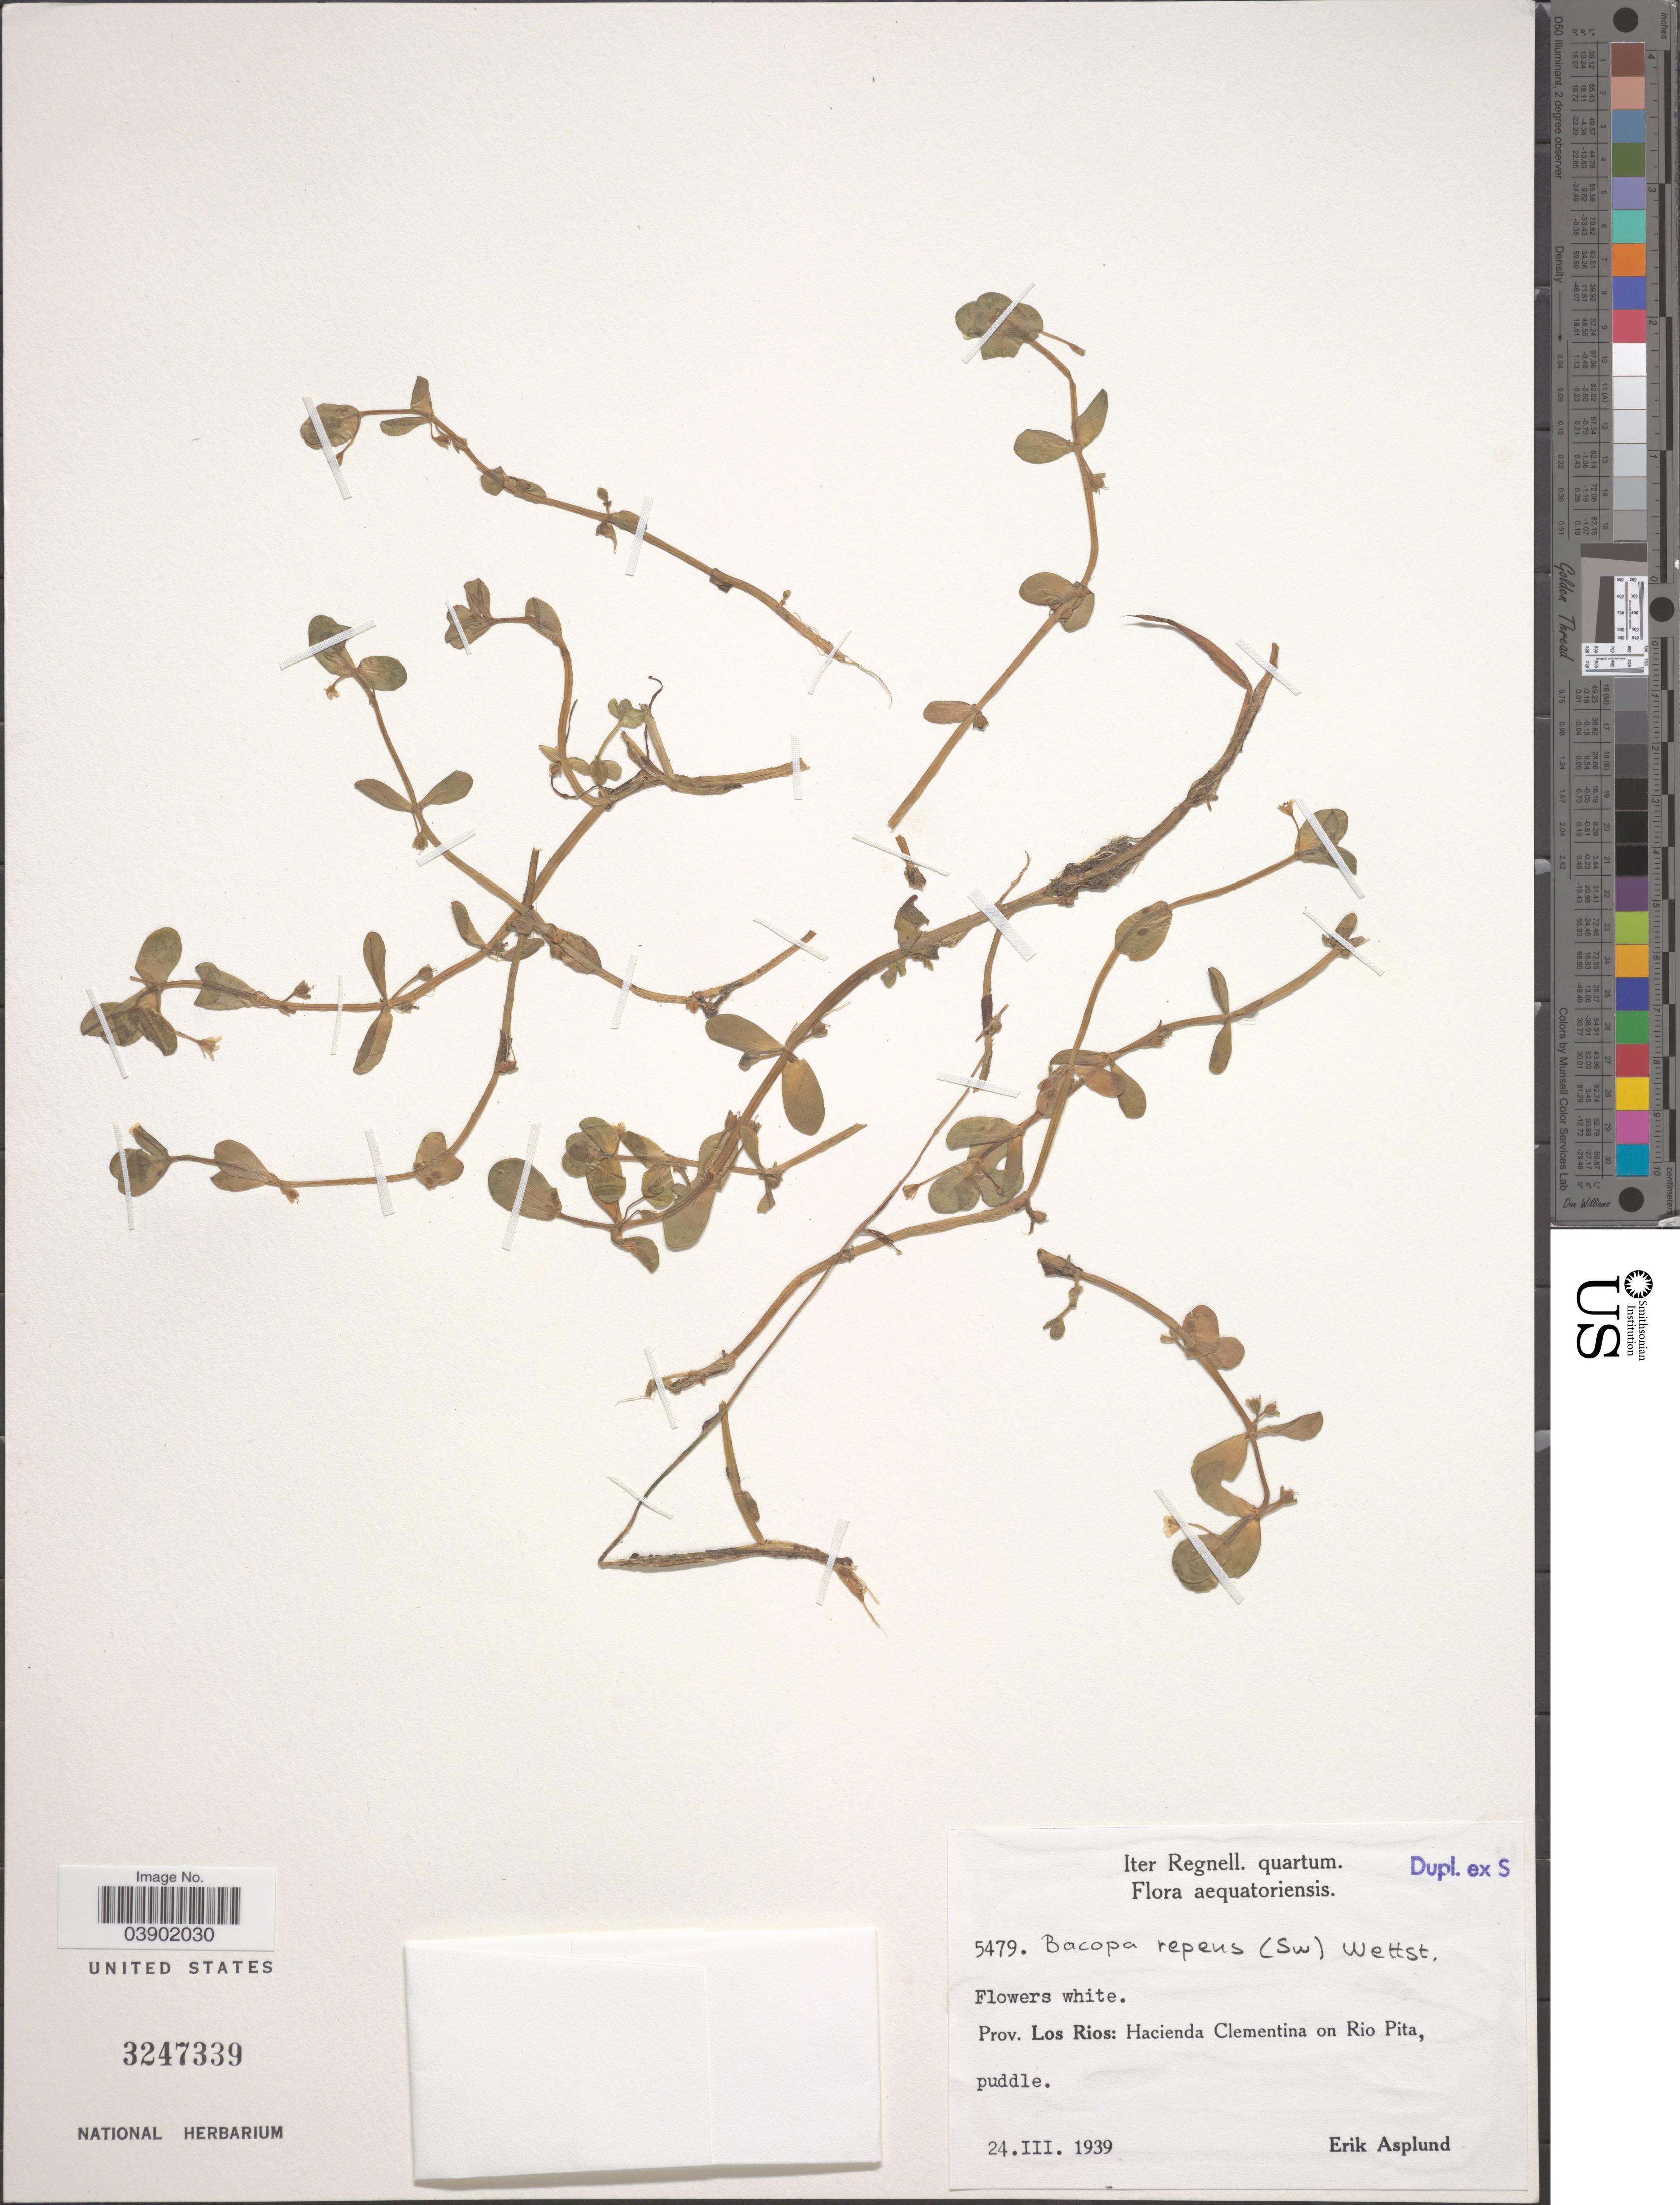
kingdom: Plantae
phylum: Tracheophyta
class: Magnoliopsida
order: Lamiales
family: Plantaginaceae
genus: Bacopa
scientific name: Bacopa repens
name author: (Sw.) Wettst.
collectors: E. Asplund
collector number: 5479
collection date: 1939-03-24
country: Ecuador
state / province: Los Ríos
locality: Hacienda Clementina on Rio Pita.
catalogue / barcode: US 3247339